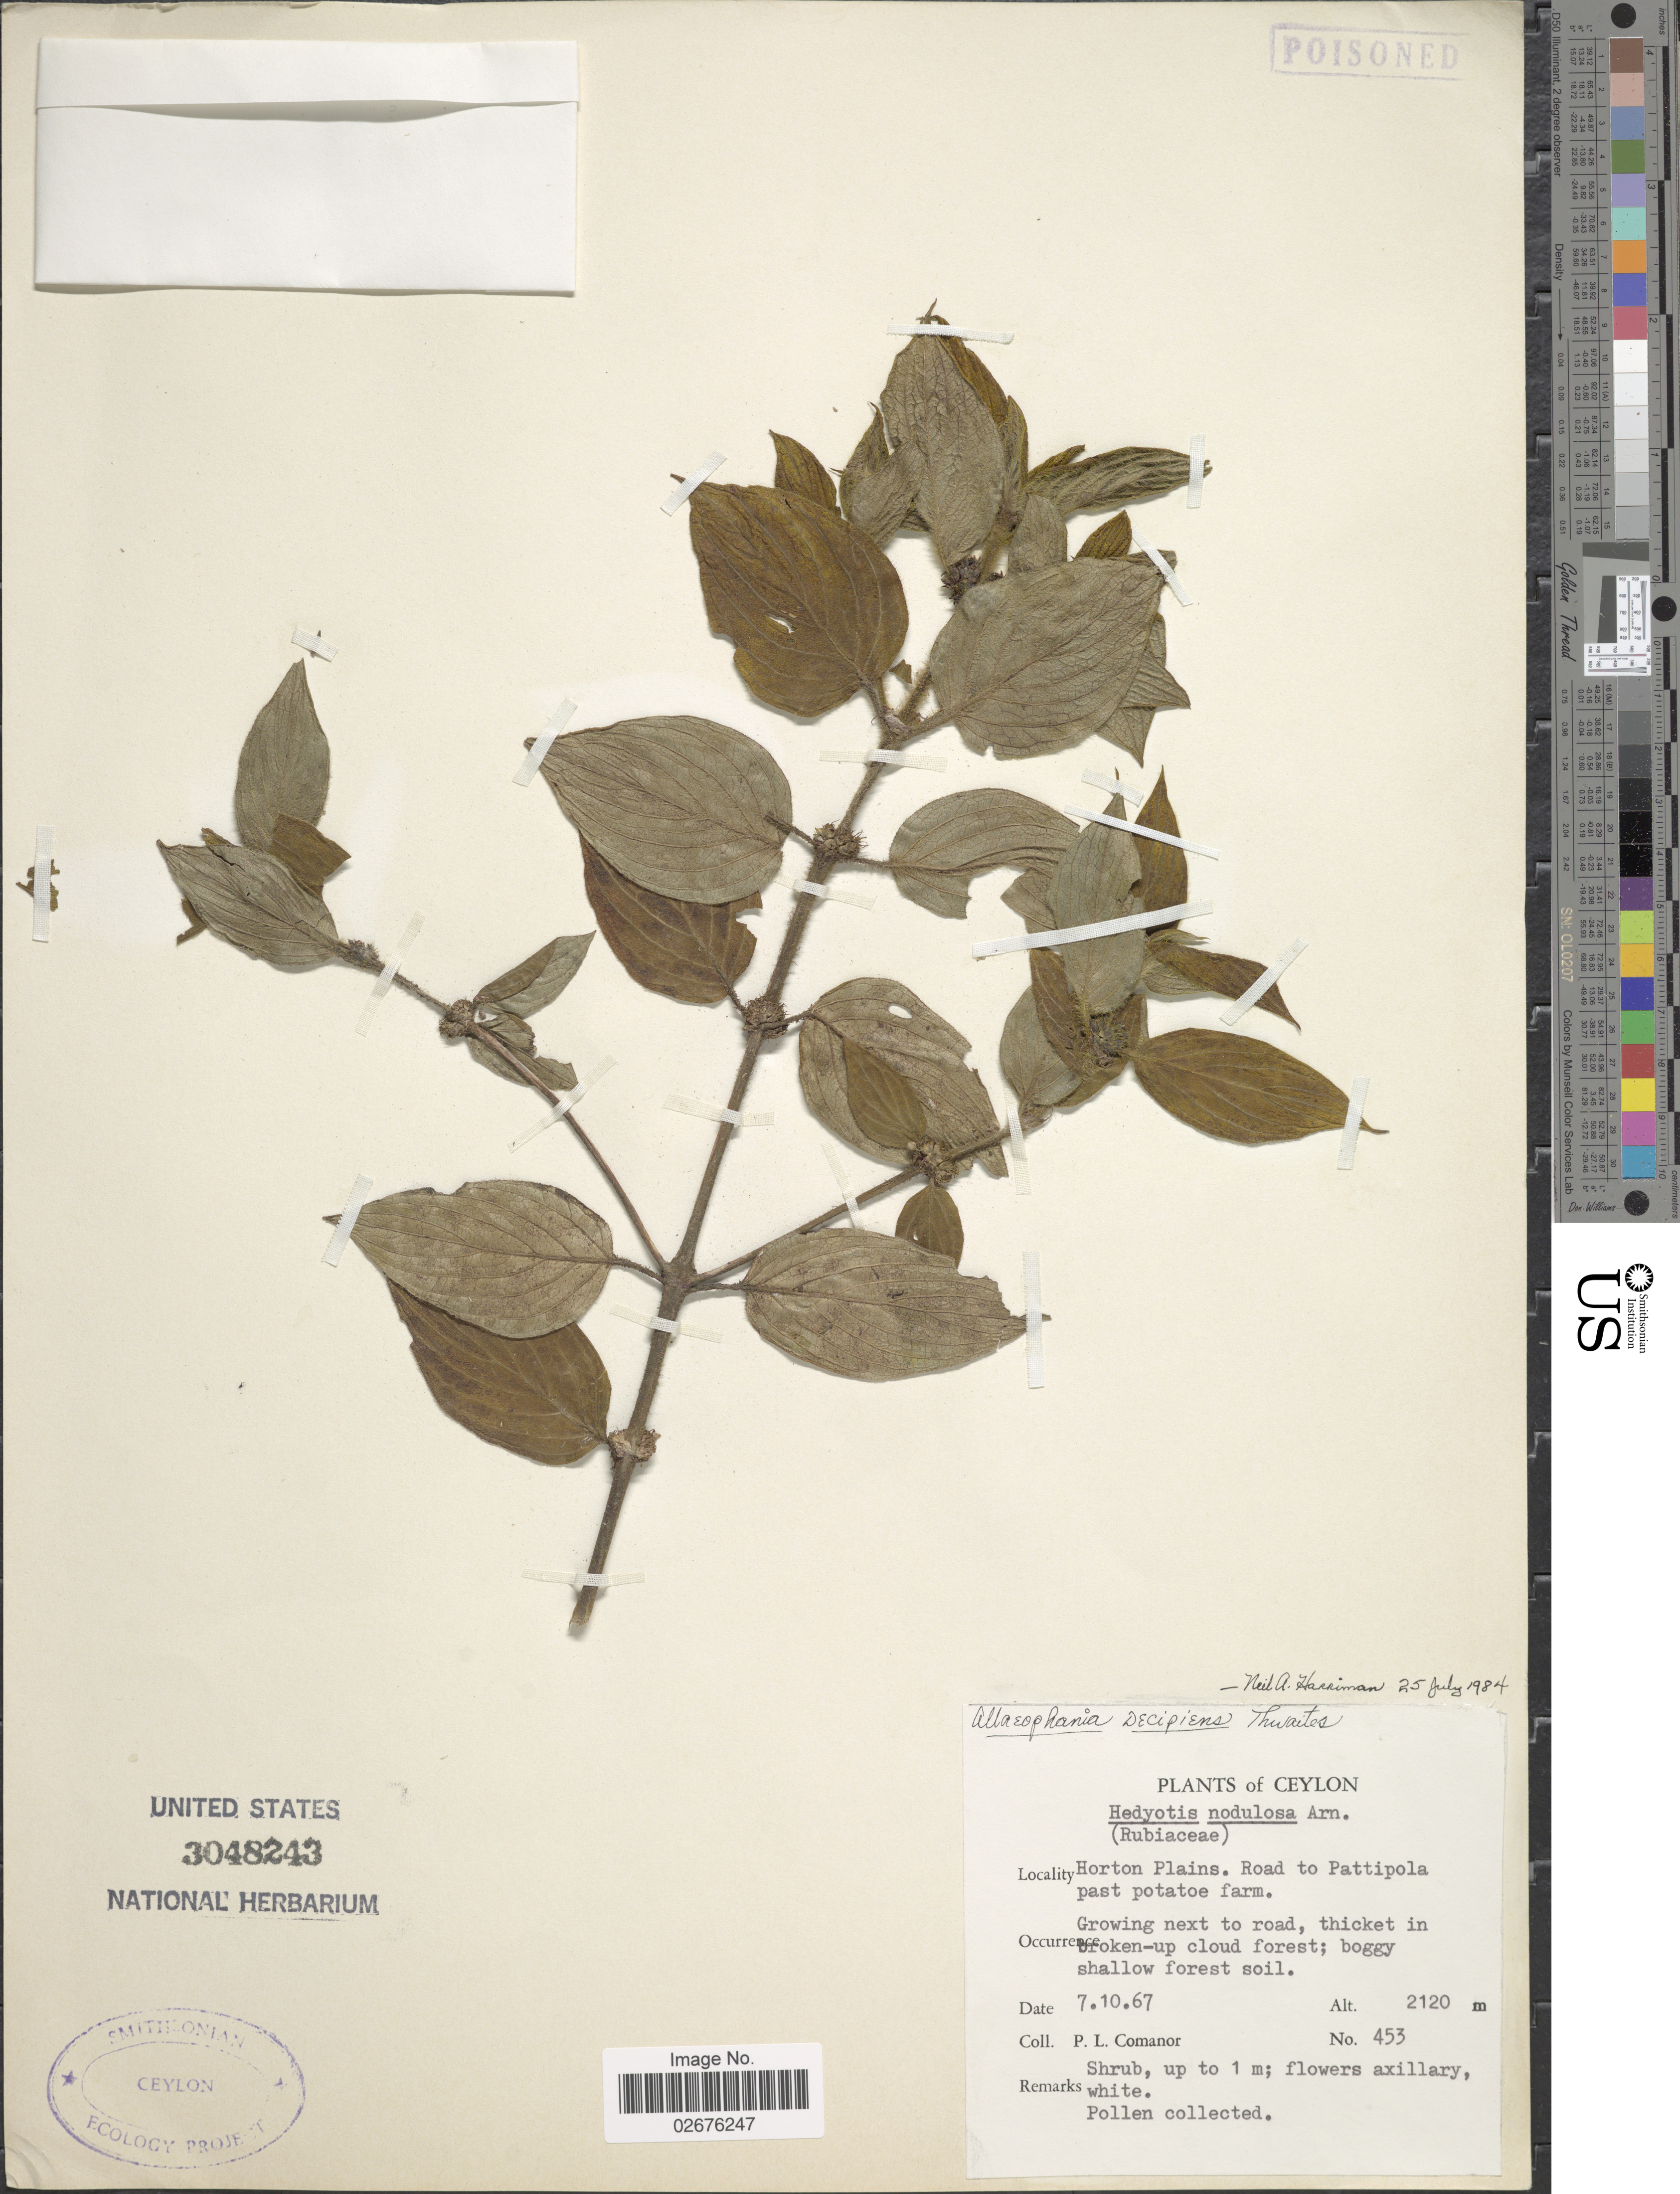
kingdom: Plantae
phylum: Tracheophyta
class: Magnoliopsida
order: Gentianales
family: Rubiaceae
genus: Allaeophania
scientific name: Allaeophania decipiens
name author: Thwaites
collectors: P. Comanor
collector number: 453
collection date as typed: Transcribed d/m/y: 7/10/67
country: Sri Lanka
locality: Ceylon. Horton Plains. Road to Pattipola past potatoe farm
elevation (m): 2120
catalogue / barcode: US 3048243